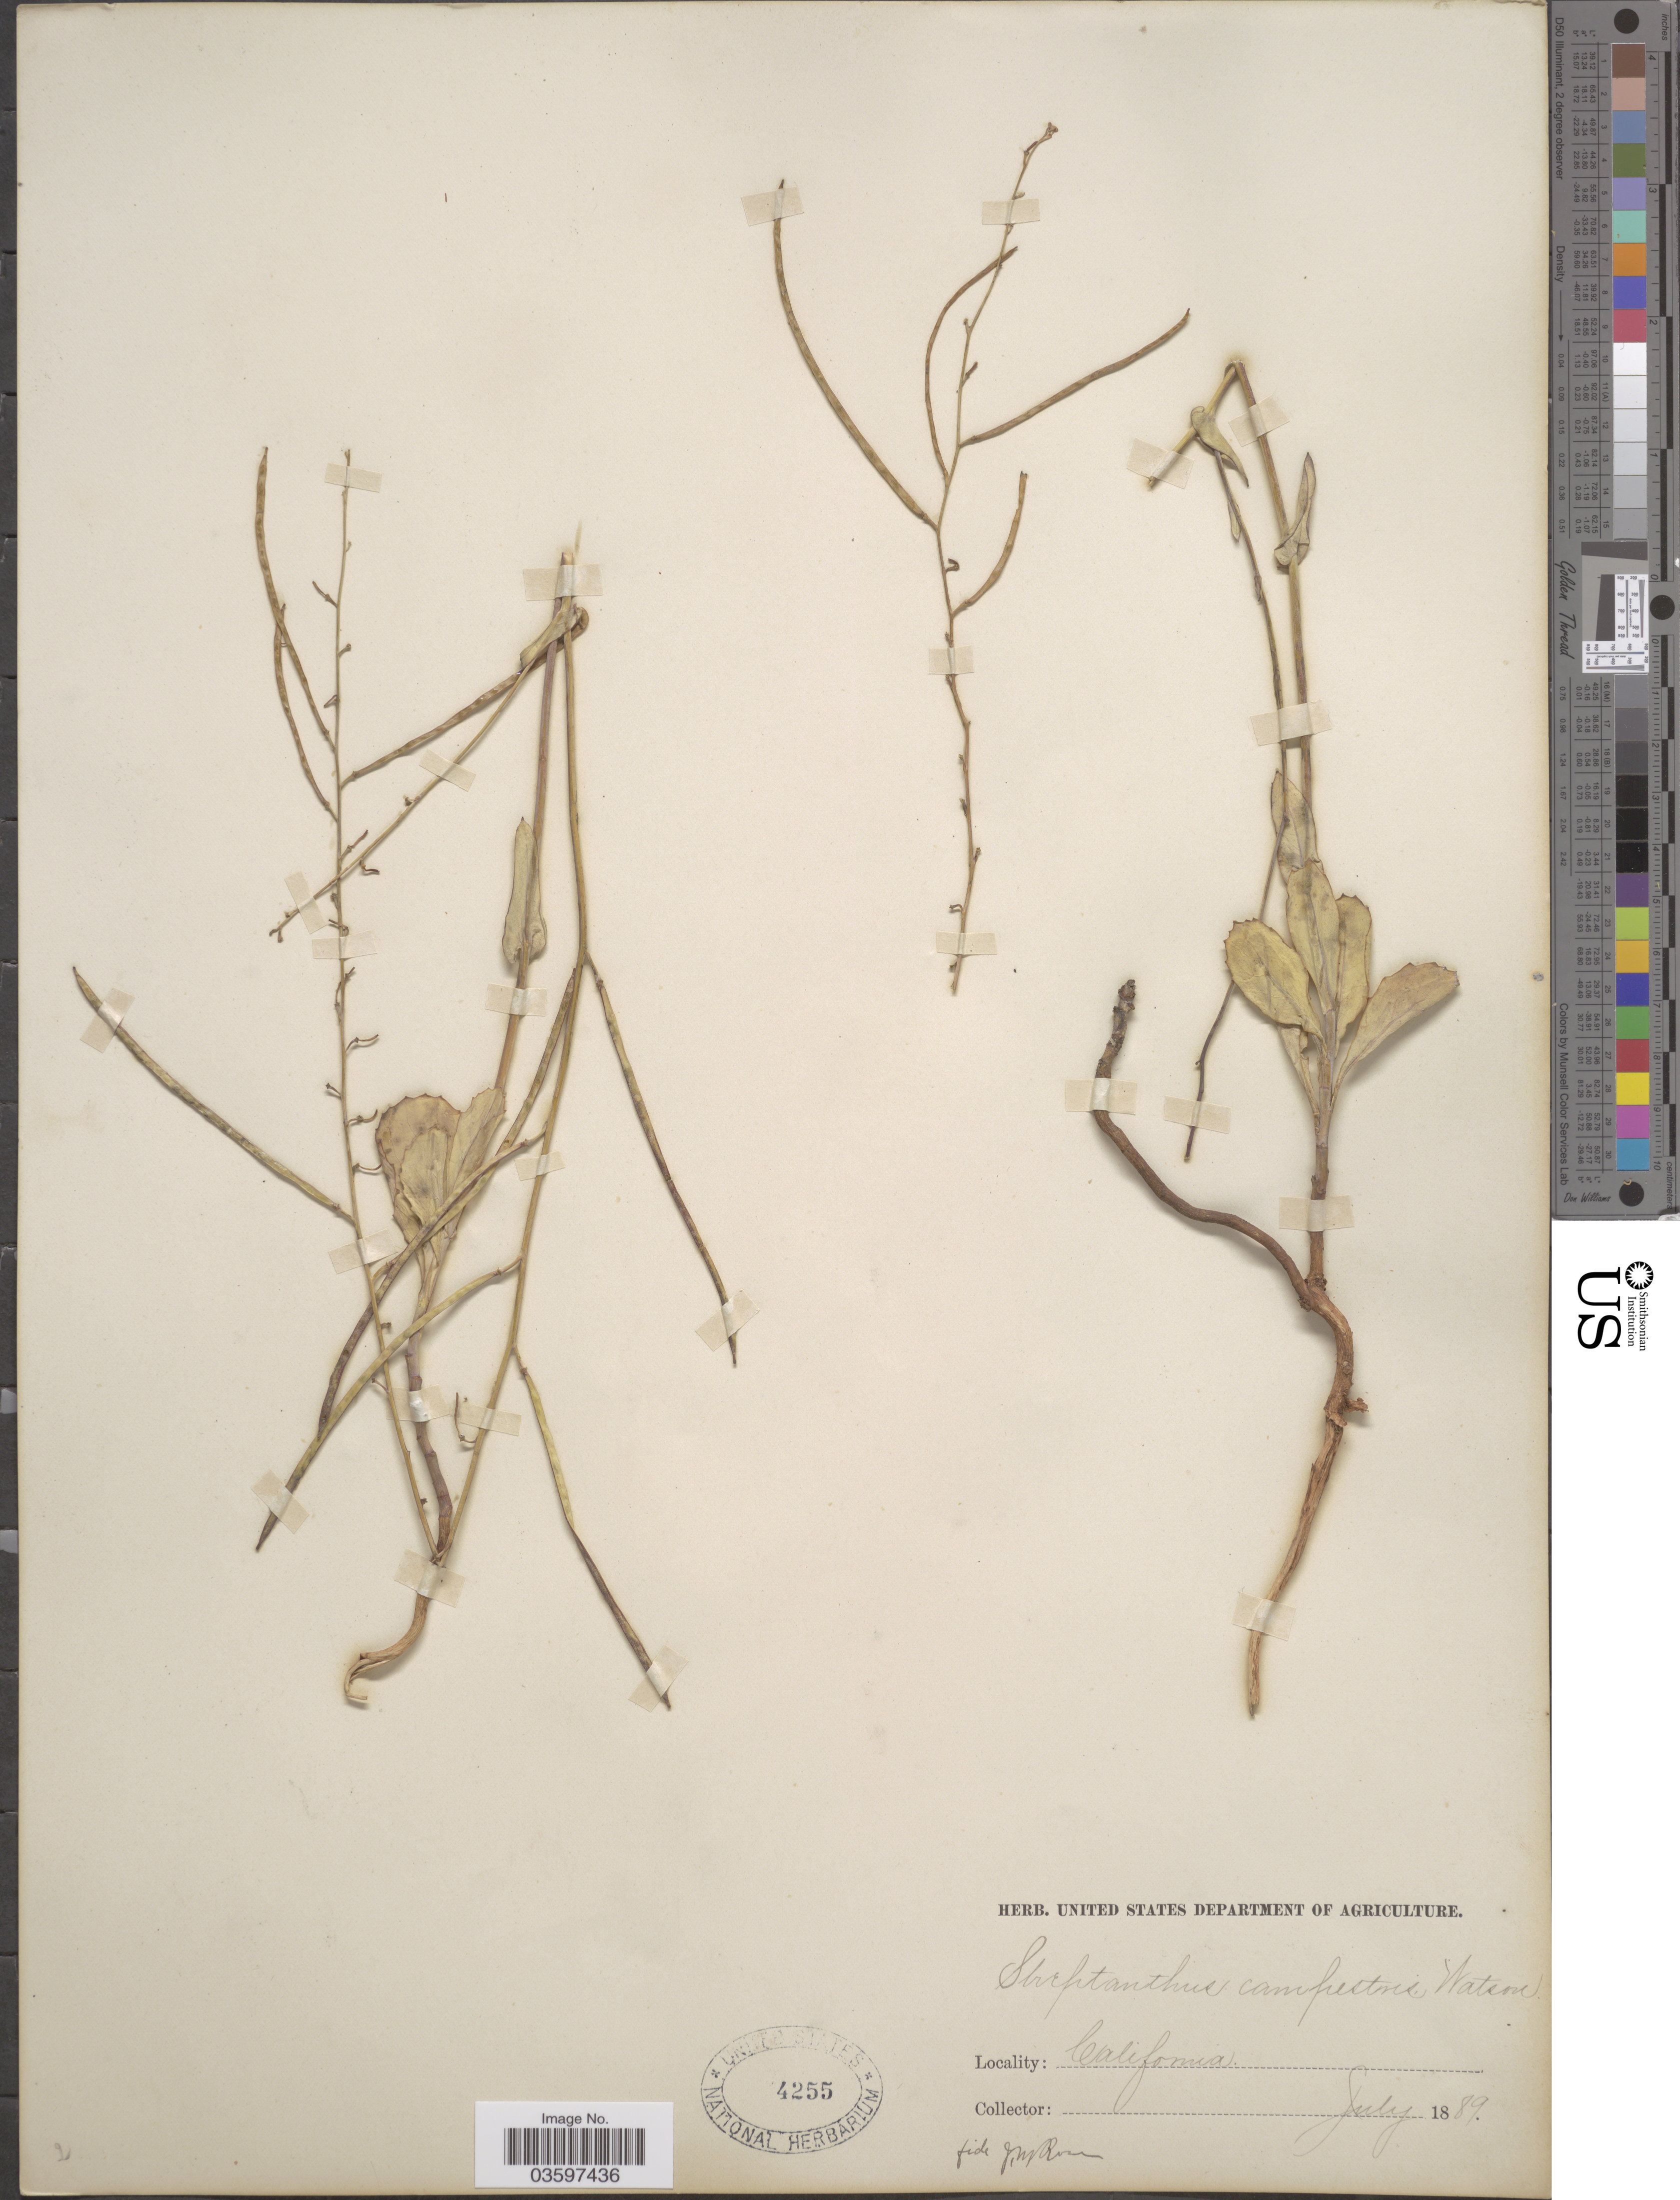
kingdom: Plantae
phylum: Tracheophyta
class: Magnoliopsida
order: Brassicales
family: Brassicaceae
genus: Streptanthus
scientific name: Streptanthus campestris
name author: S. Watson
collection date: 1889-07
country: United States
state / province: California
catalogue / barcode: US 4255